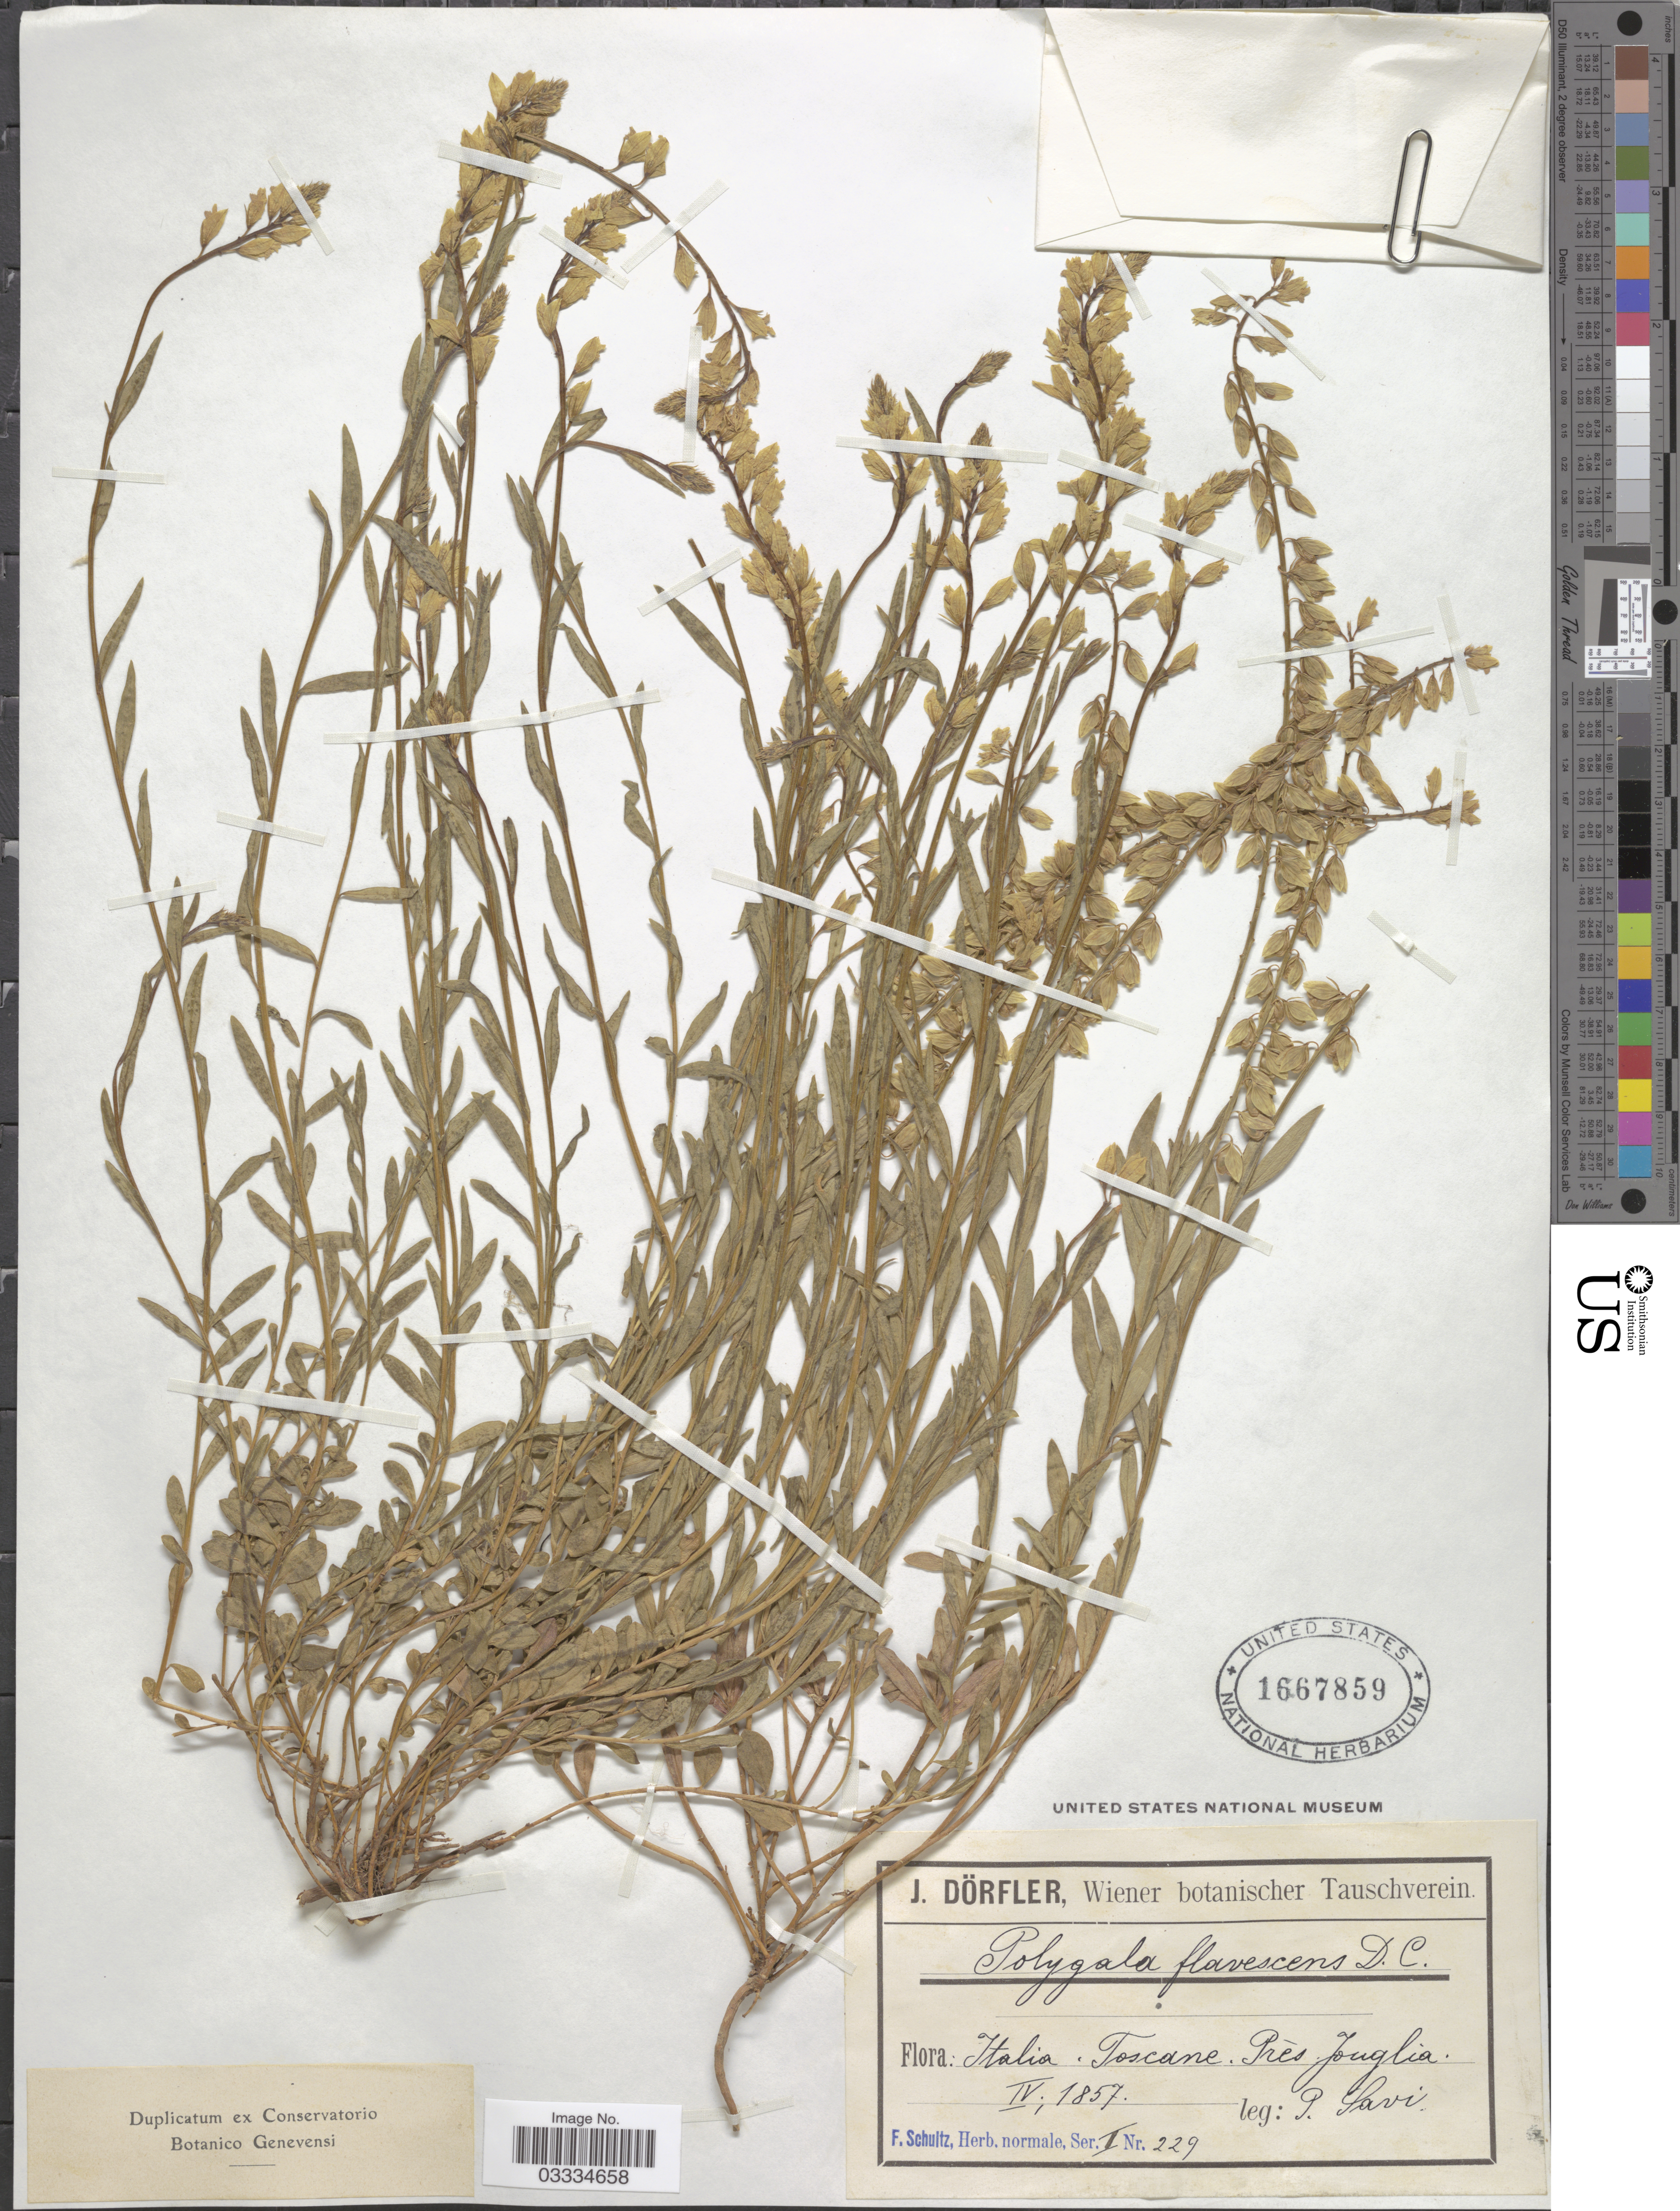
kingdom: Plantae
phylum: Tracheophyta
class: Magnoliopsida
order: Fabales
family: Polygalaceae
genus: Polygala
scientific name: Polygala flavescens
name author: DC.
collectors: P. Savi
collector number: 229?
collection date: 1857-04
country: Italy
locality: Italia. Toscane Prés Jouglia.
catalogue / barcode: US 1667859